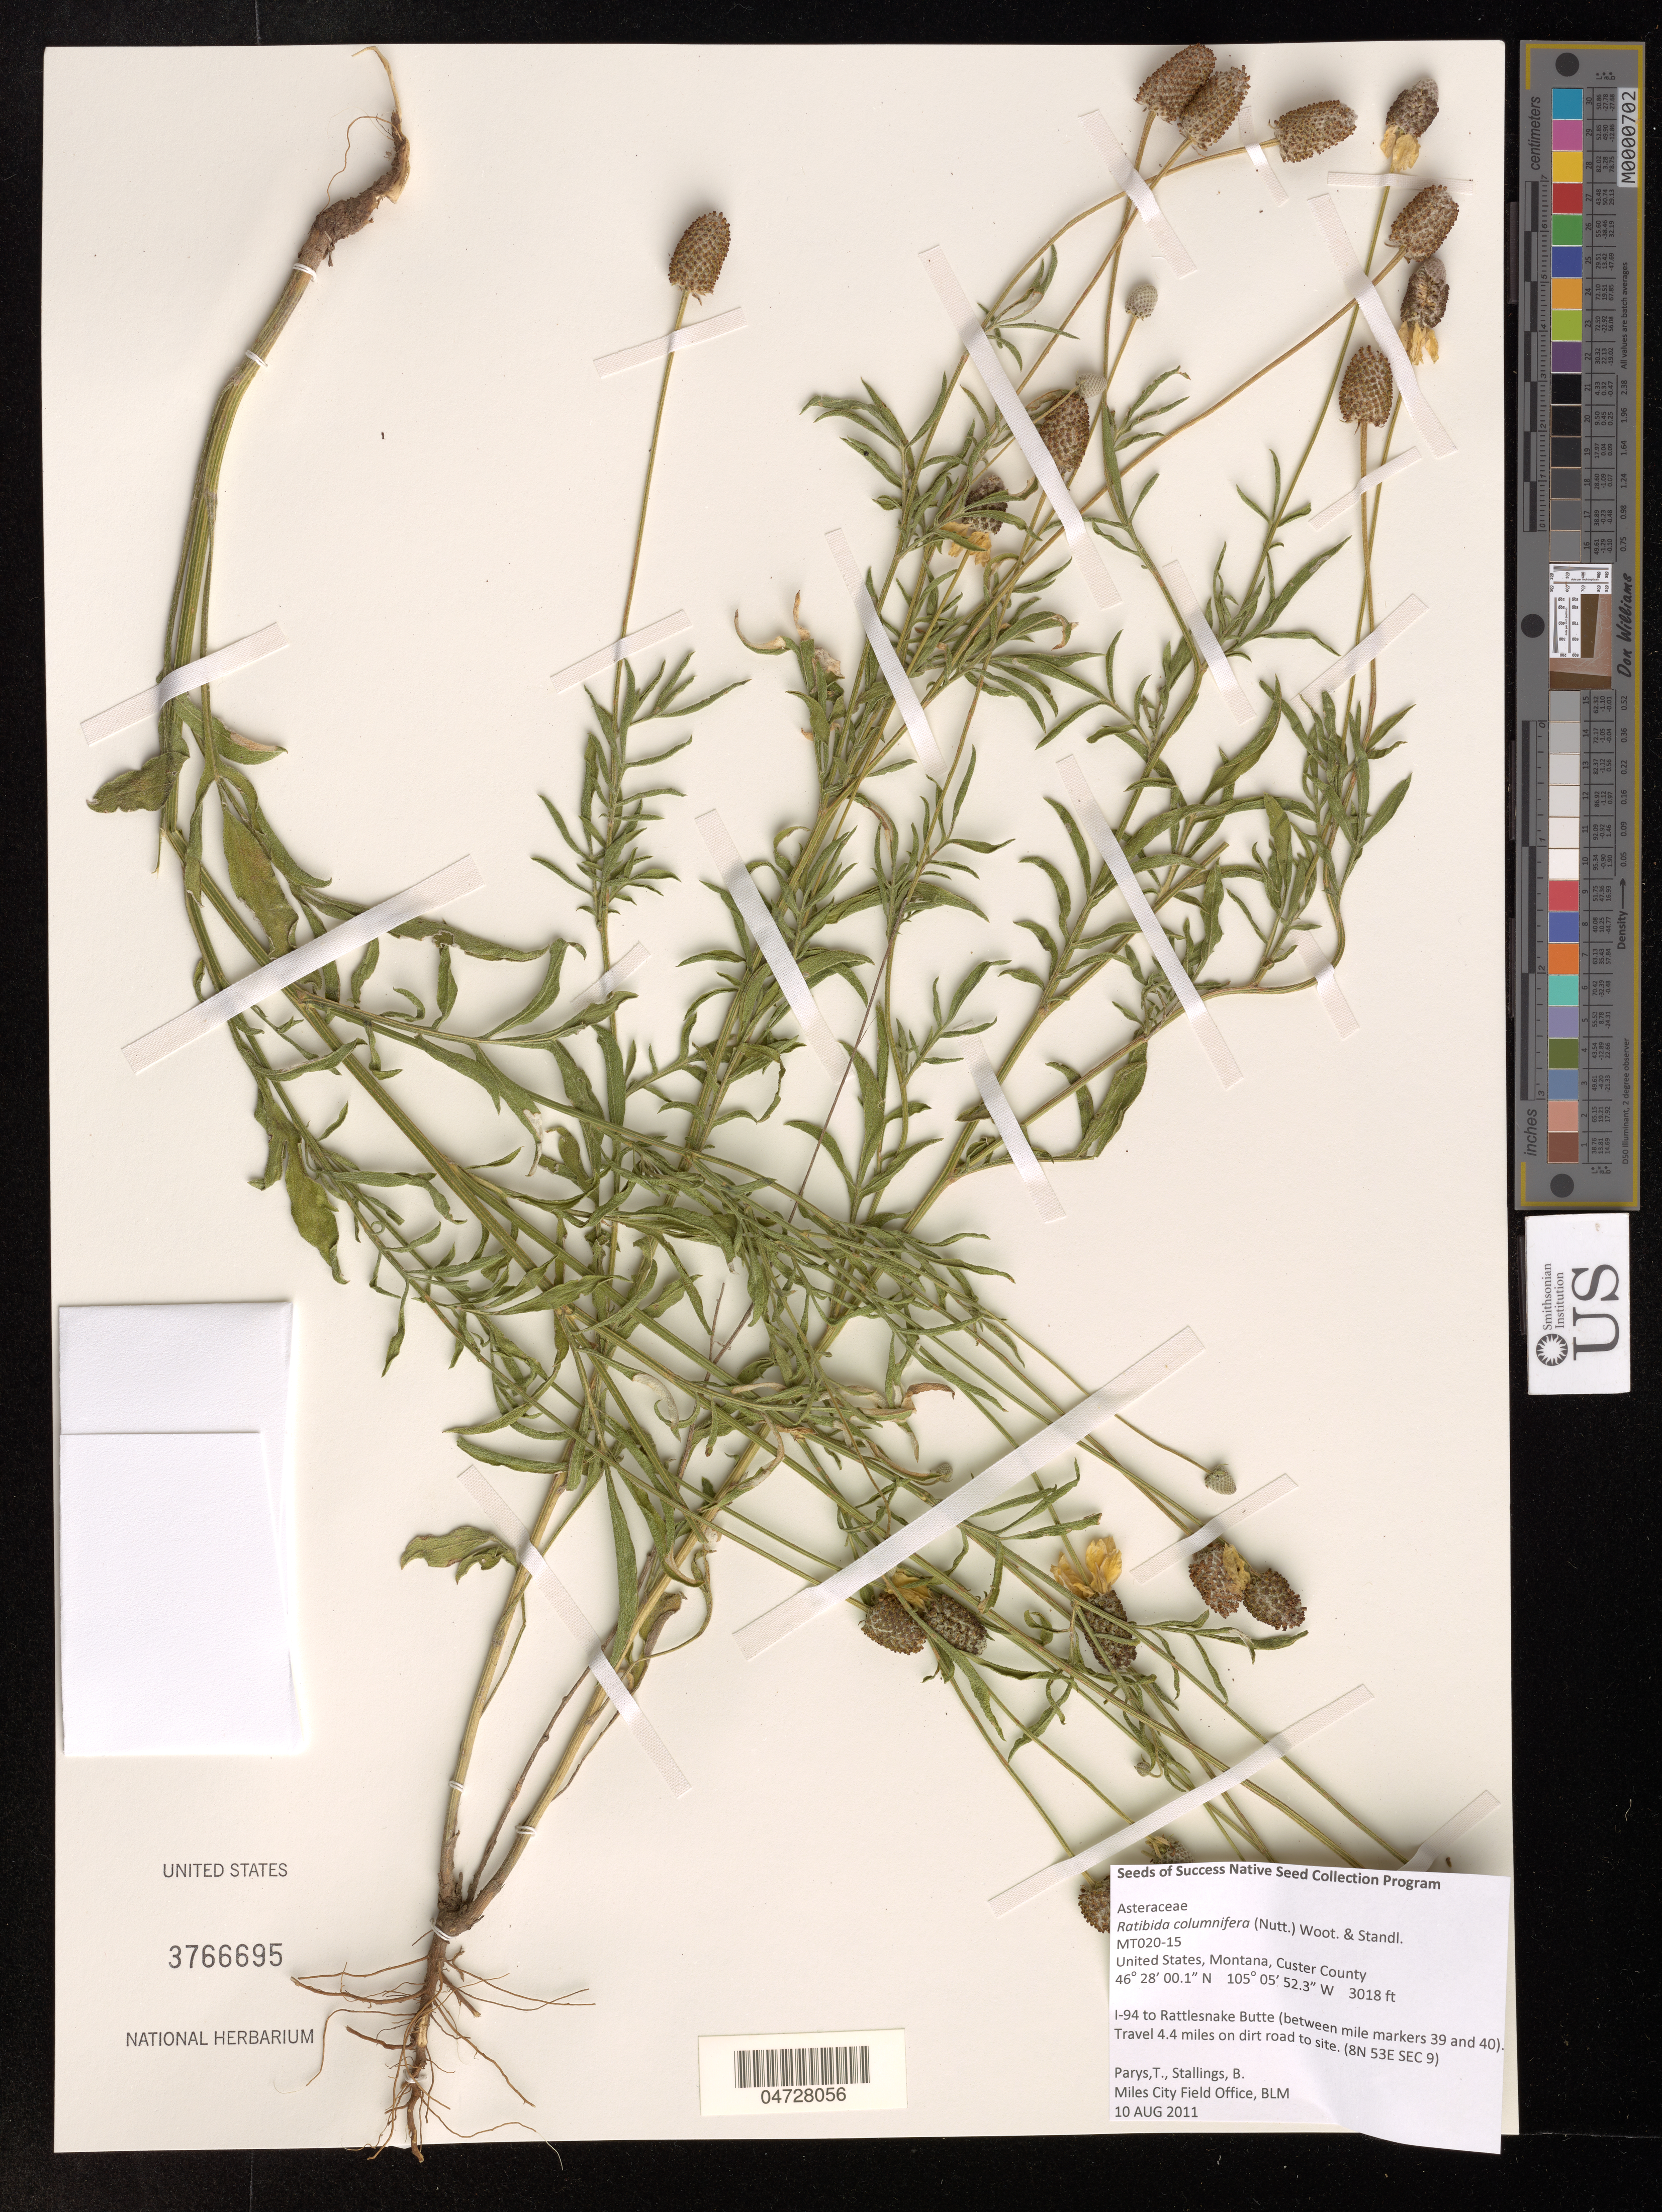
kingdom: Plantae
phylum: Tracheophyta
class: Magnoliopsida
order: Asterales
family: Asteraceae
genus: Ratibida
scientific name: Ratibida columnifera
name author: (Nutt.) Wooton & Standl.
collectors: T. Parys & B. Stallings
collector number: MT020-15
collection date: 2011-08-10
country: United States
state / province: Montana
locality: Custer County. I-94 to Rattlesnake Butte (between mile markers 39 and 40). Travel 4.4 miles on dirt road site.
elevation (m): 920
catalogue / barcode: US 3766695